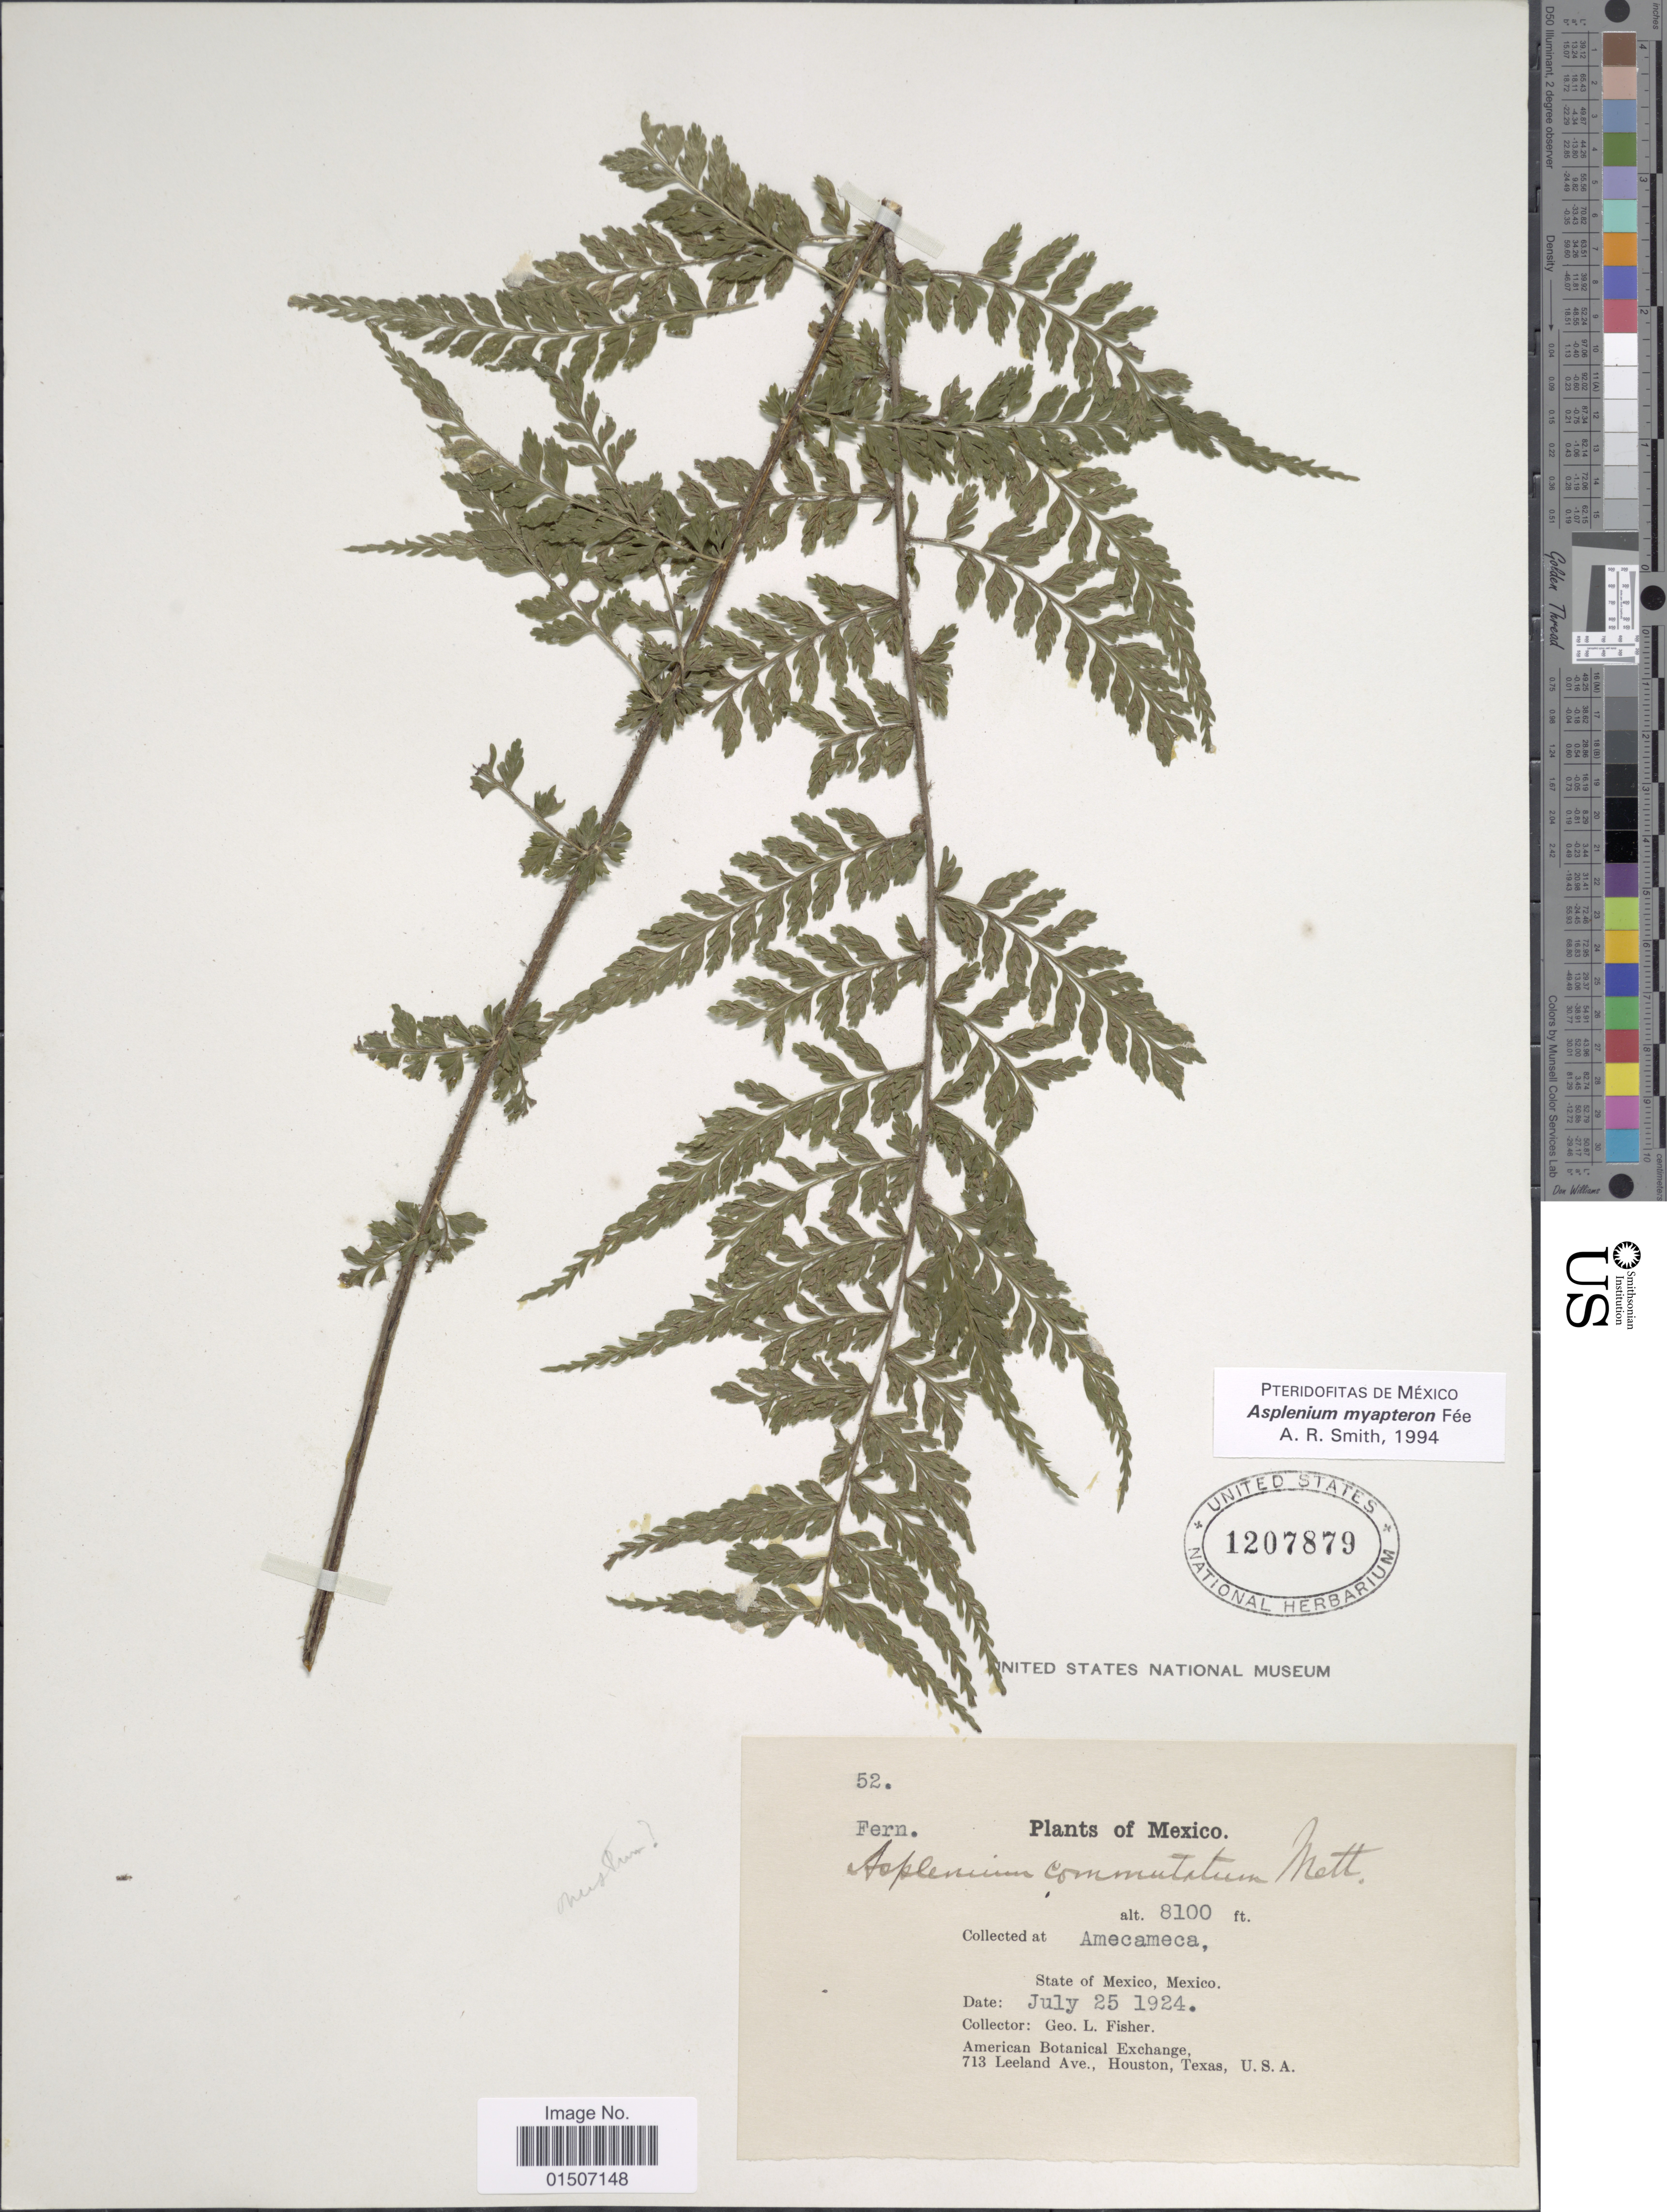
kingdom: Plantae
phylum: Tracheophyta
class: Polypodiopsida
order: Polypodiales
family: Aspleniaceae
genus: Asplenium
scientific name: Asplenium myapteron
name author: Fée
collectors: G. L. Fisher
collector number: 52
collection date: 1924-07-25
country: Mexico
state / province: México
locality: Amecameca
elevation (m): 2469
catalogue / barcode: US 1207879